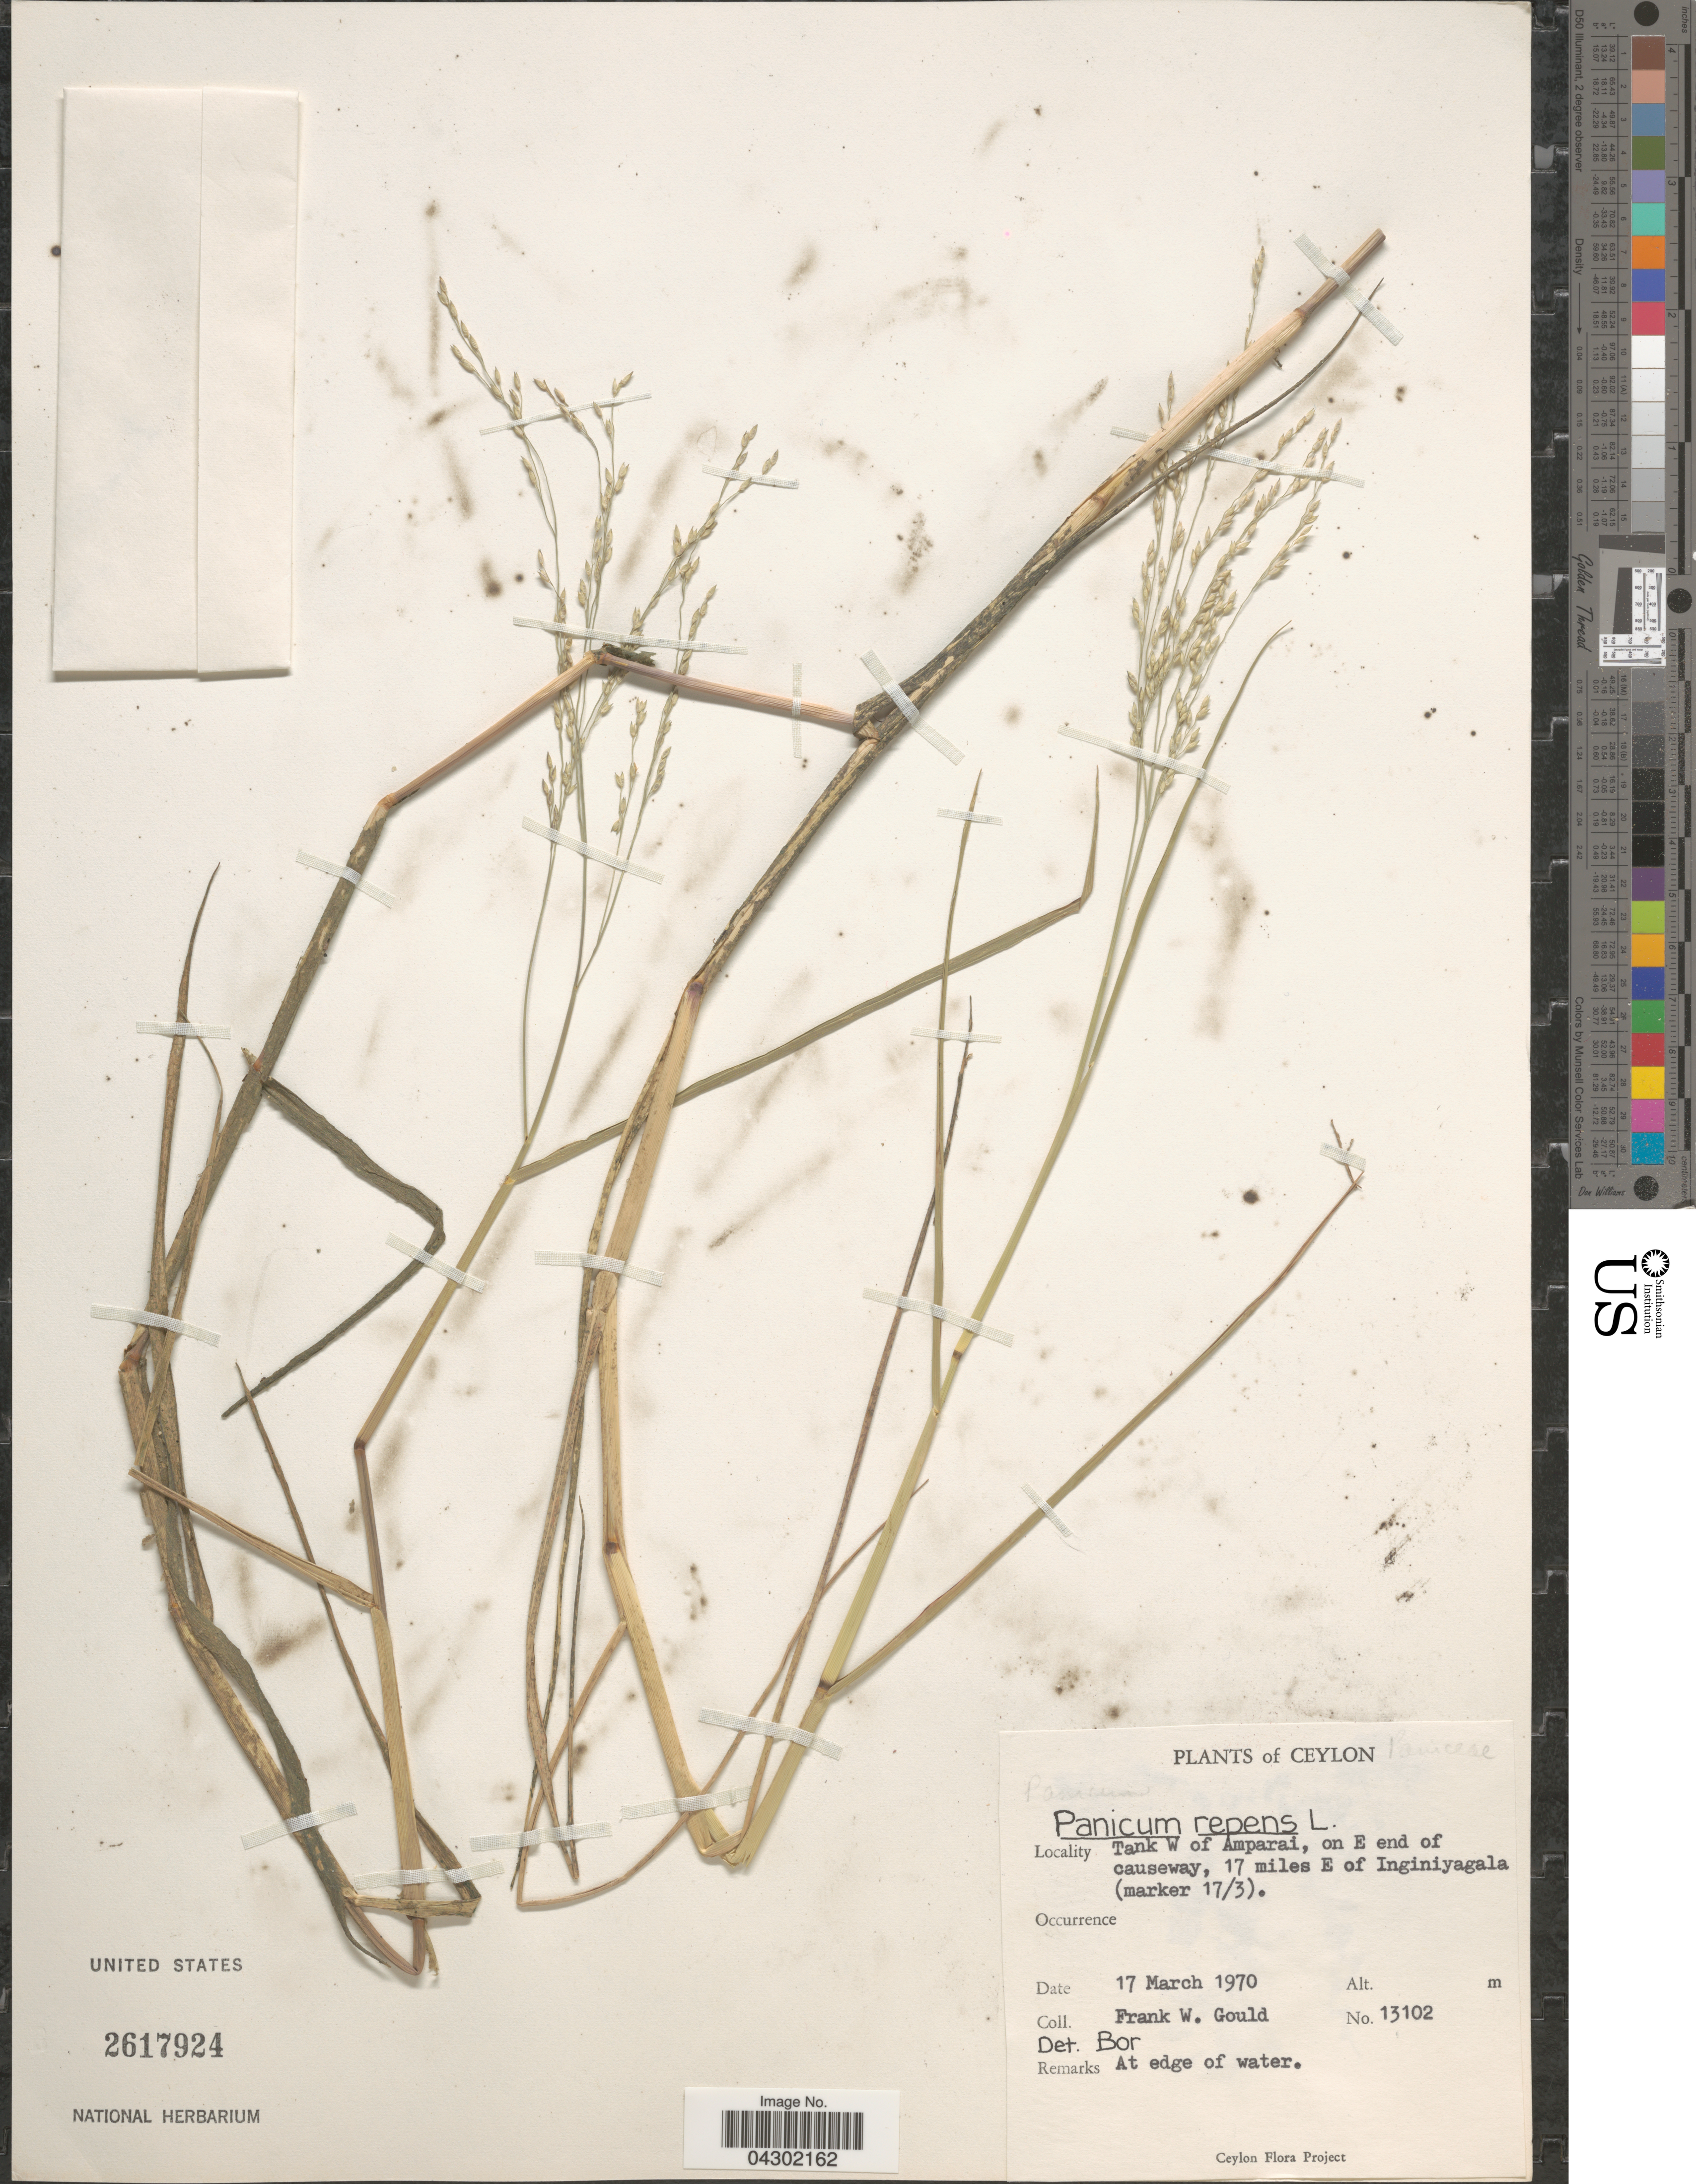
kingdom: Plantae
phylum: Tracheophyta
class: Liliopsida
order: Poales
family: Poaceae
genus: Panicum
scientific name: Panicum repens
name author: L.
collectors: F. W. Gould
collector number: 13102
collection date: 1970-03-17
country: Sri Lanka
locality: Ceylon. Tank W of Amparai, on E end of causeway, 17 miles E of Inginiyagala (marker 17/3).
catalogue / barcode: US 2617924